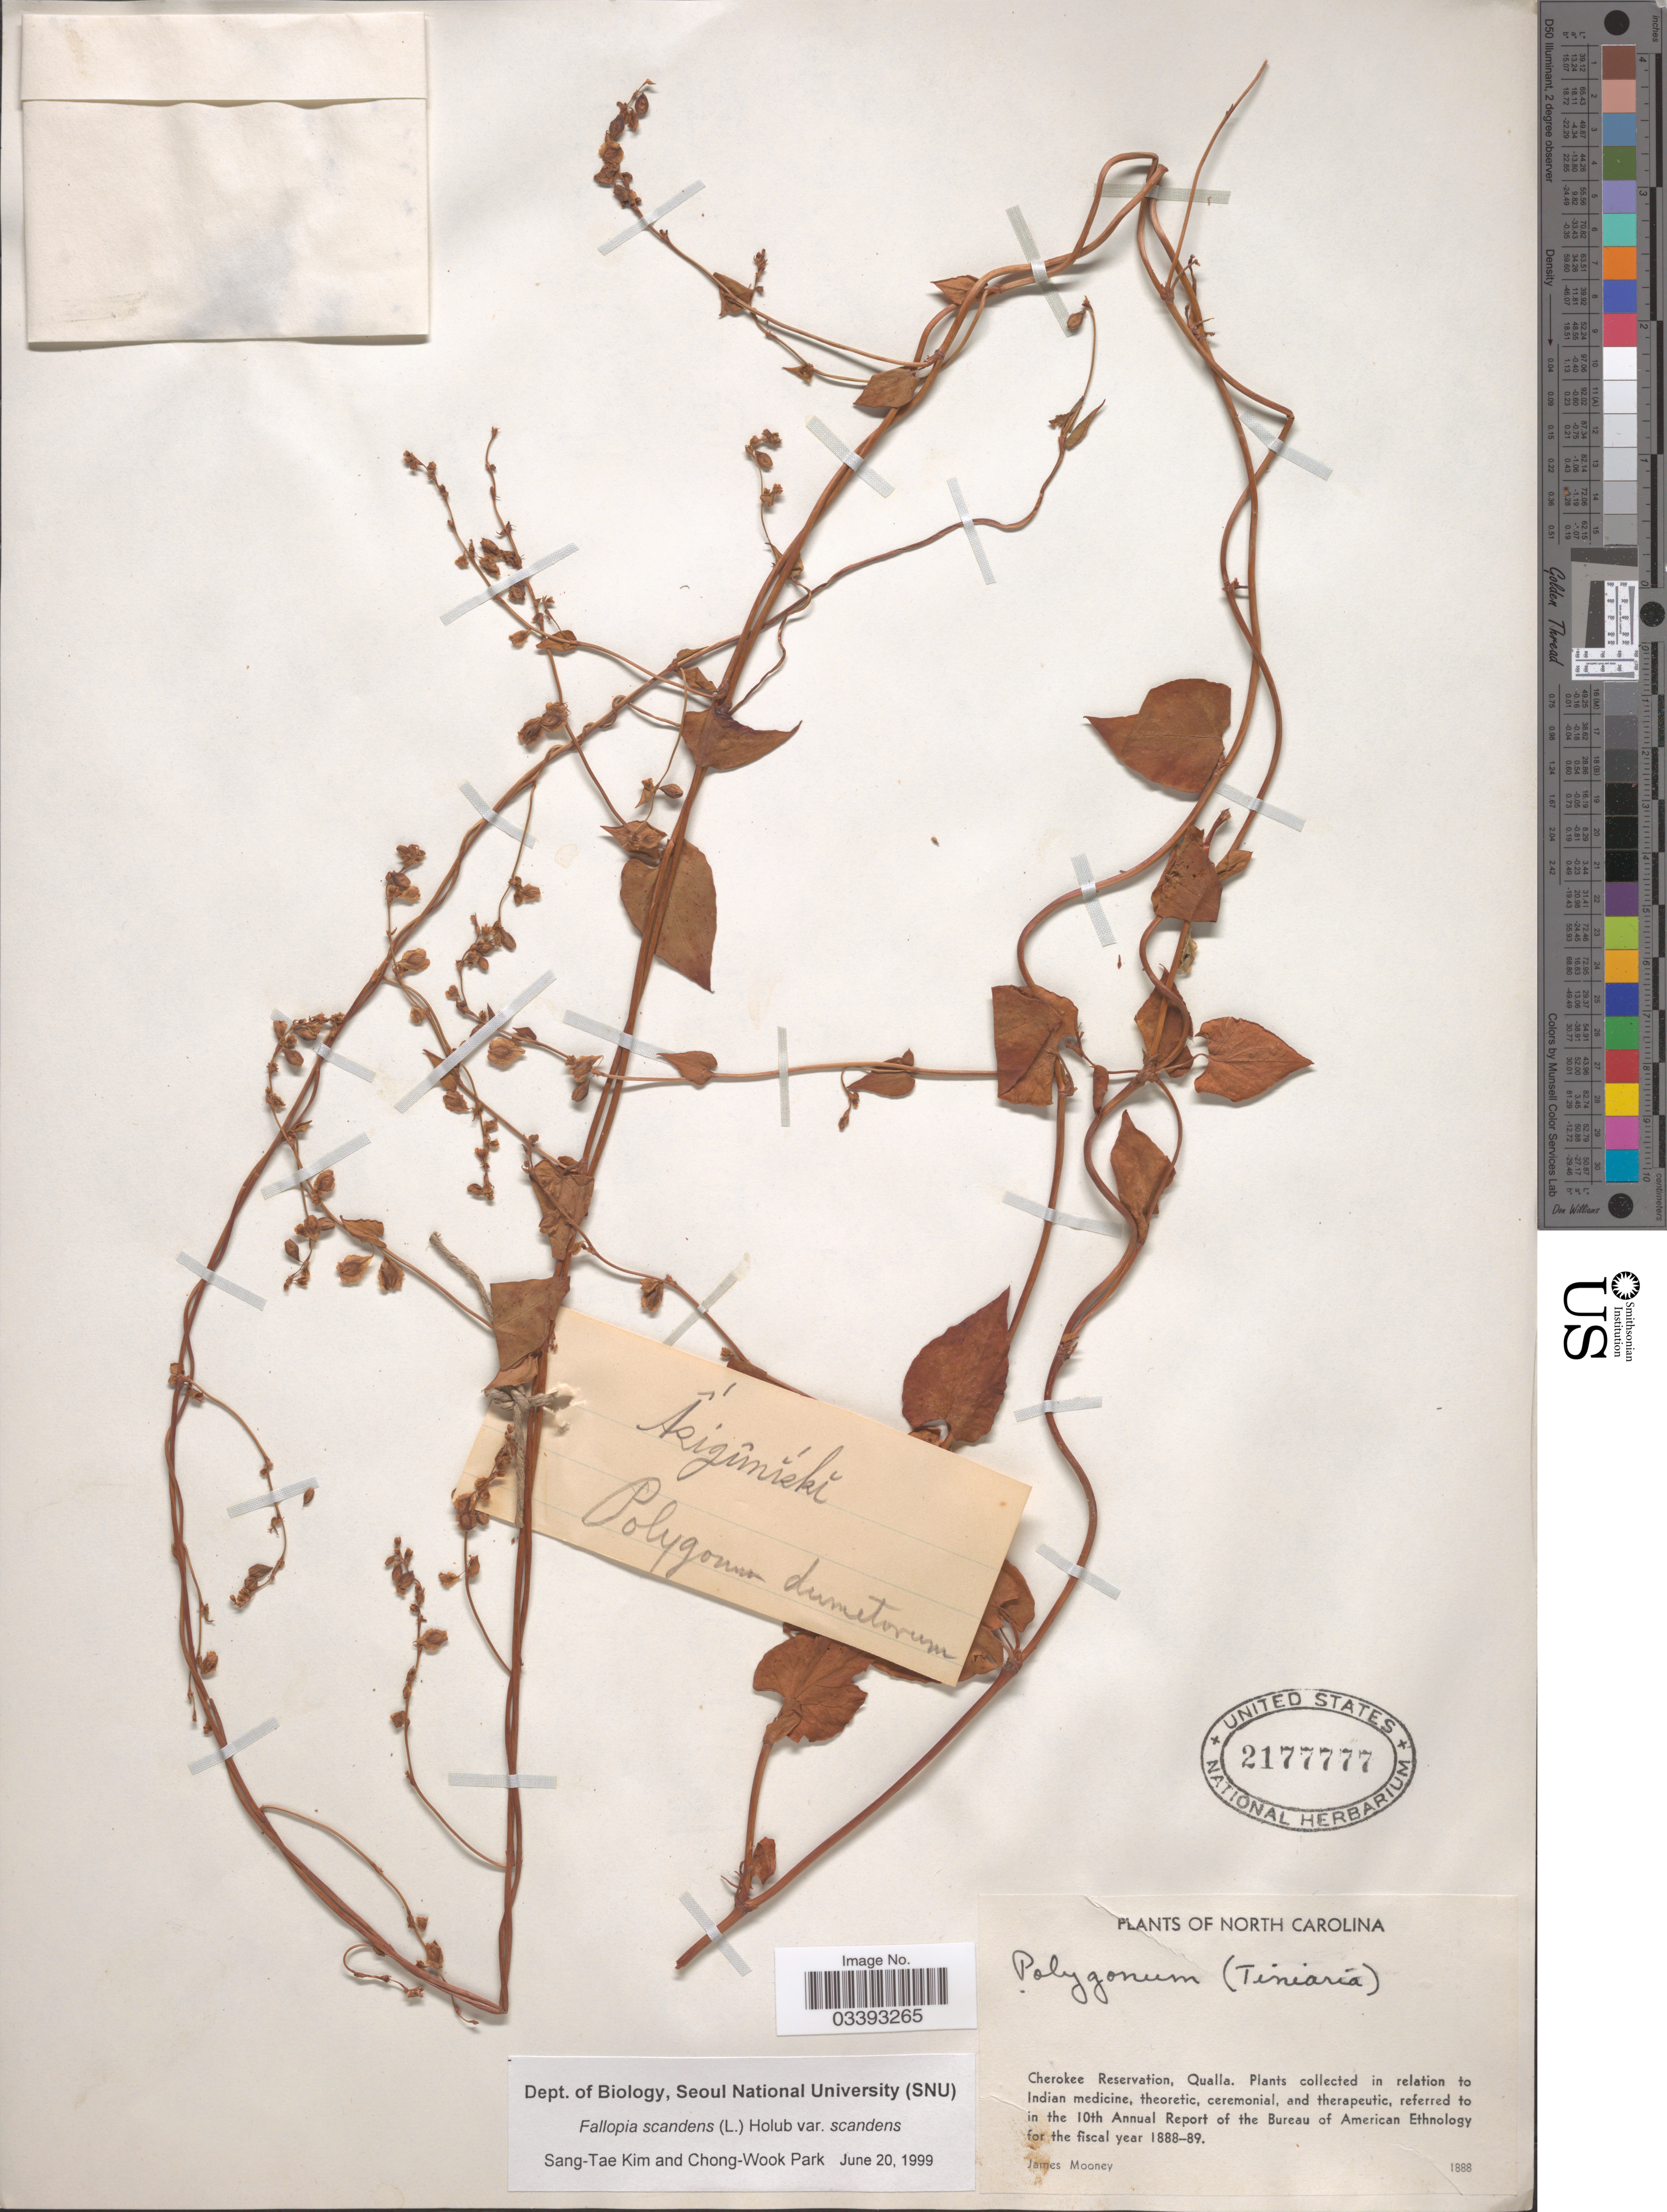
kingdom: Plantae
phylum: Tracheophyta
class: Magnoliopsida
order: Caryophyllales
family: Polygonaceae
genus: Fallopia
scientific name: Fallopia scandens var. scandens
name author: (L.) Holub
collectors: J. Mooney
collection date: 1888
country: United States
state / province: North Carolina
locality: Cherokee Reservation, Qualla.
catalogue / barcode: US 2177777